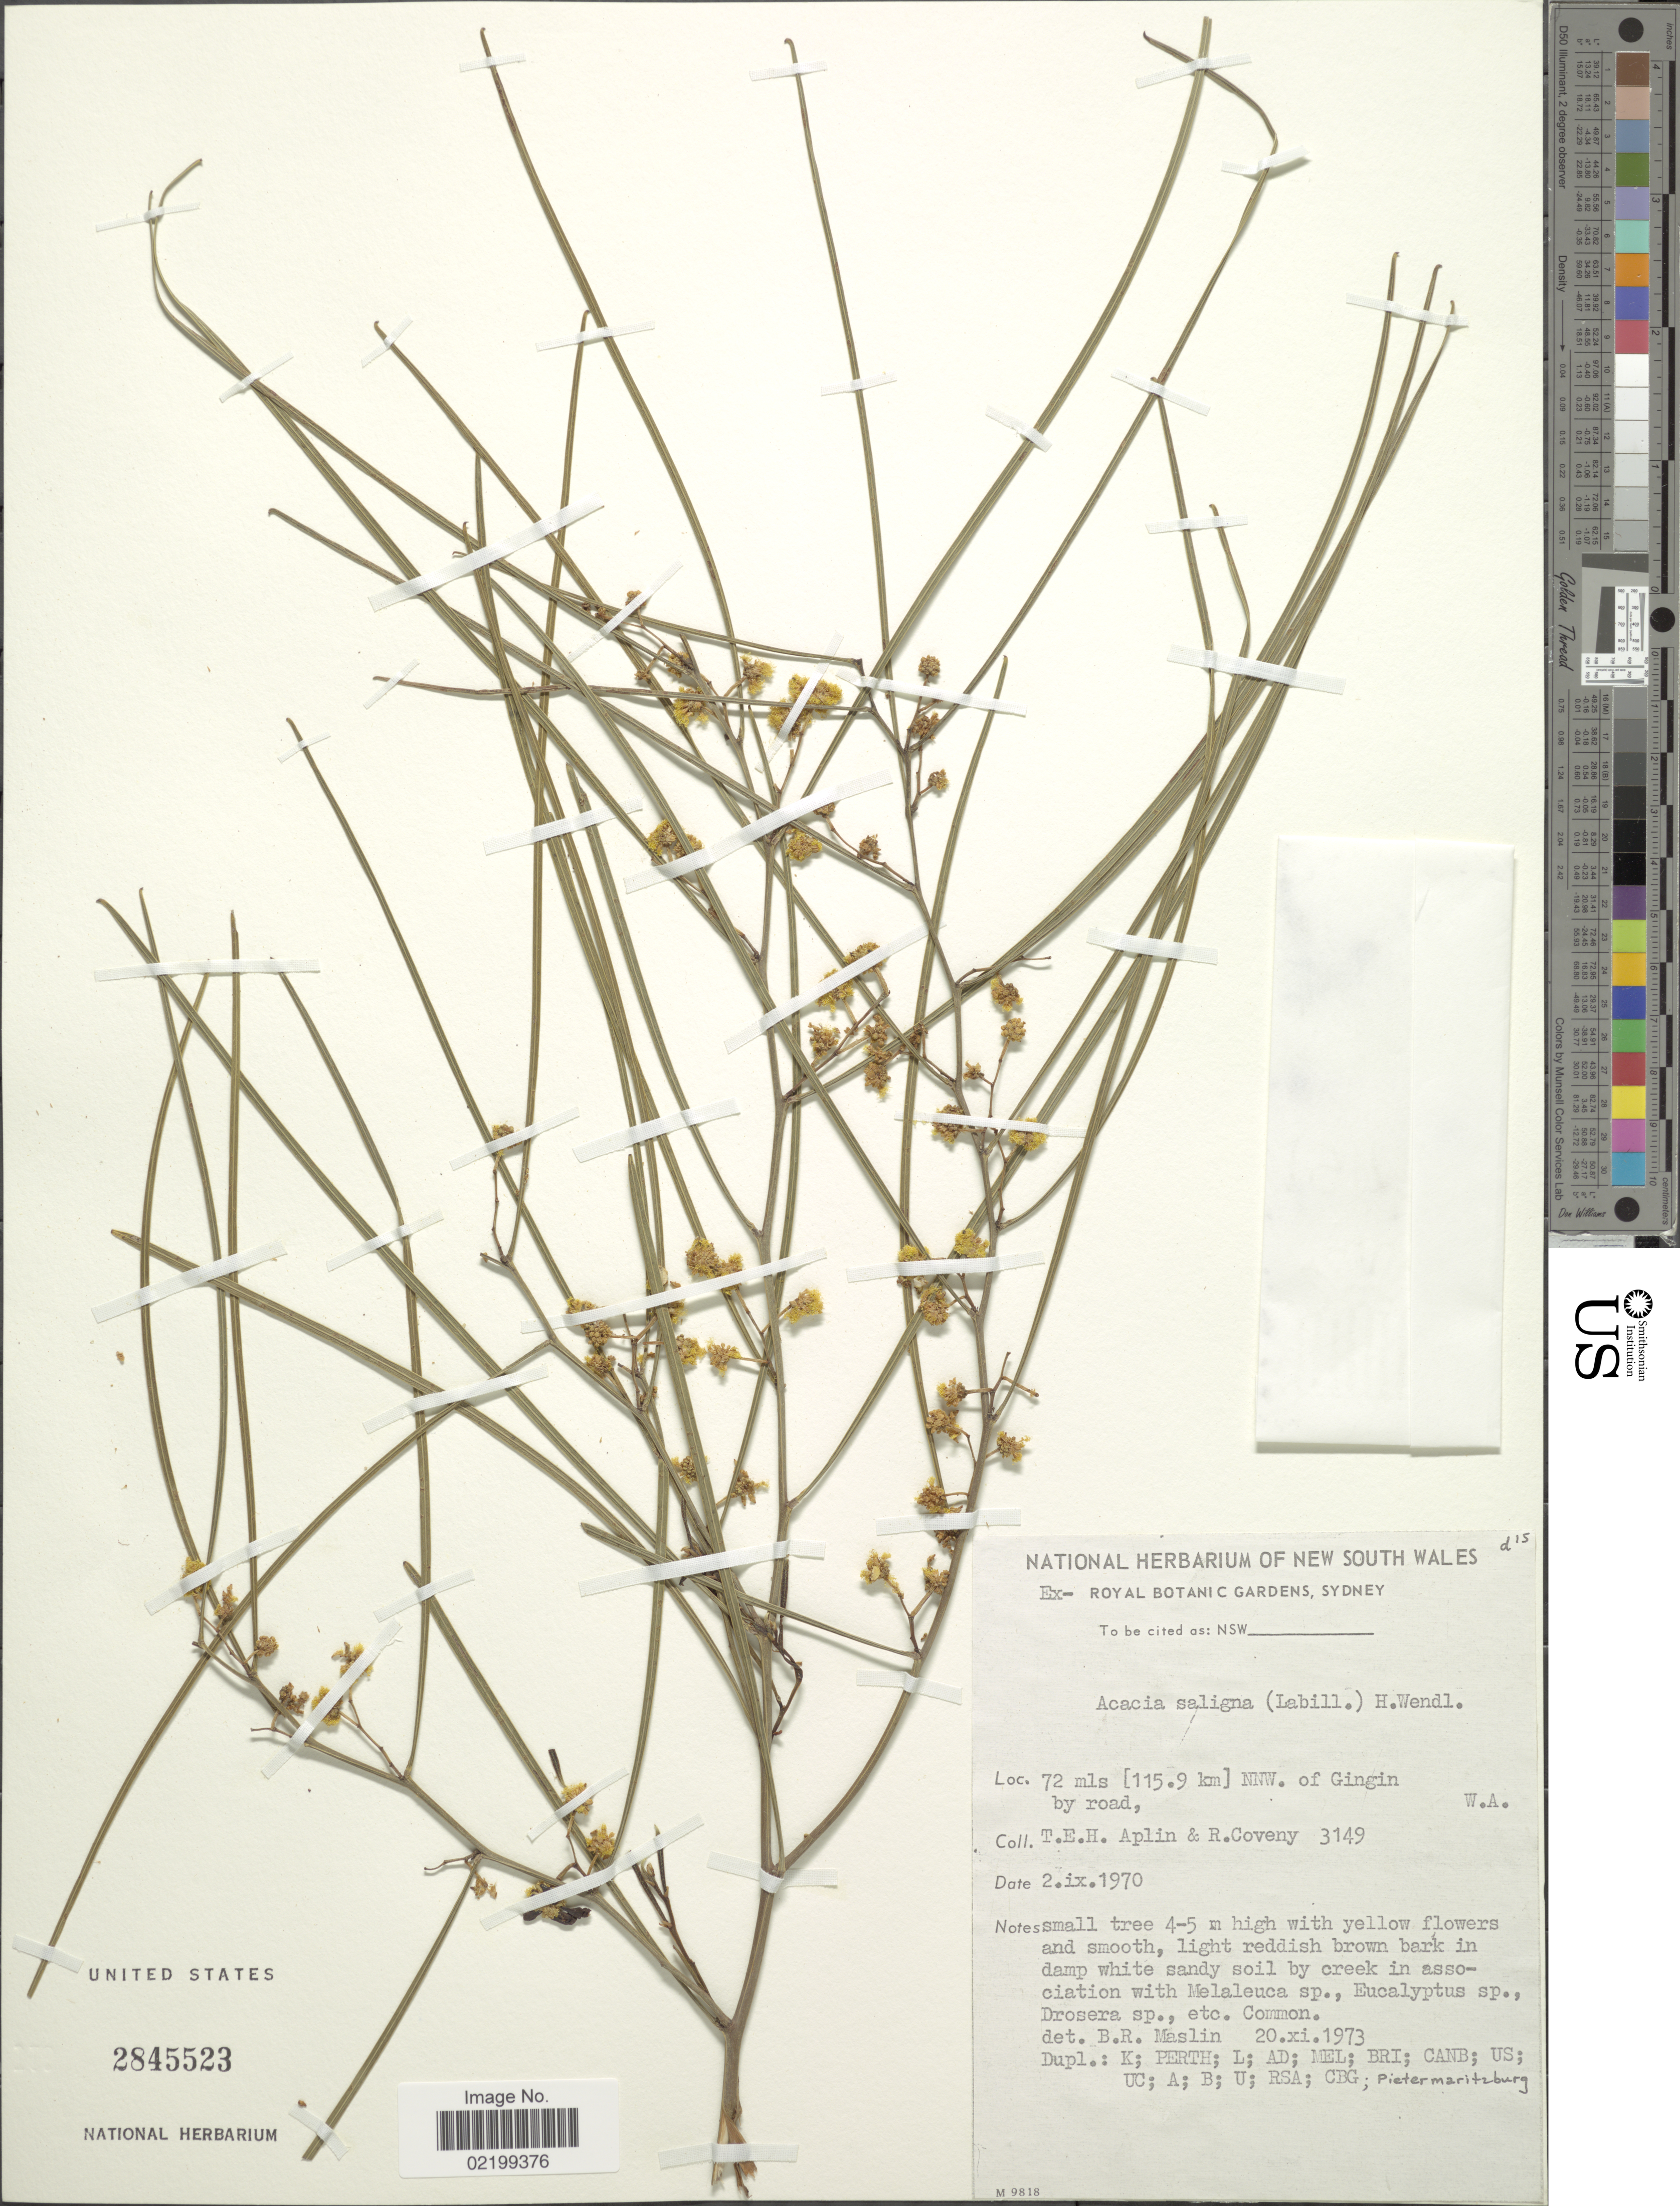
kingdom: Plantae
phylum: Tracheophyta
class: Magnoliopsida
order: Fabales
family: Fabaceae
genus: Acacia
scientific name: Acacia saligna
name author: (Labill.) H.L. Wendl.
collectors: T. Aplin & R. Coveny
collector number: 3149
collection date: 1970-09-02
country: Australia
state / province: Western Australia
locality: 72 mls (115.9 km) NNW. of Gingin by road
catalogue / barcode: US 2845523